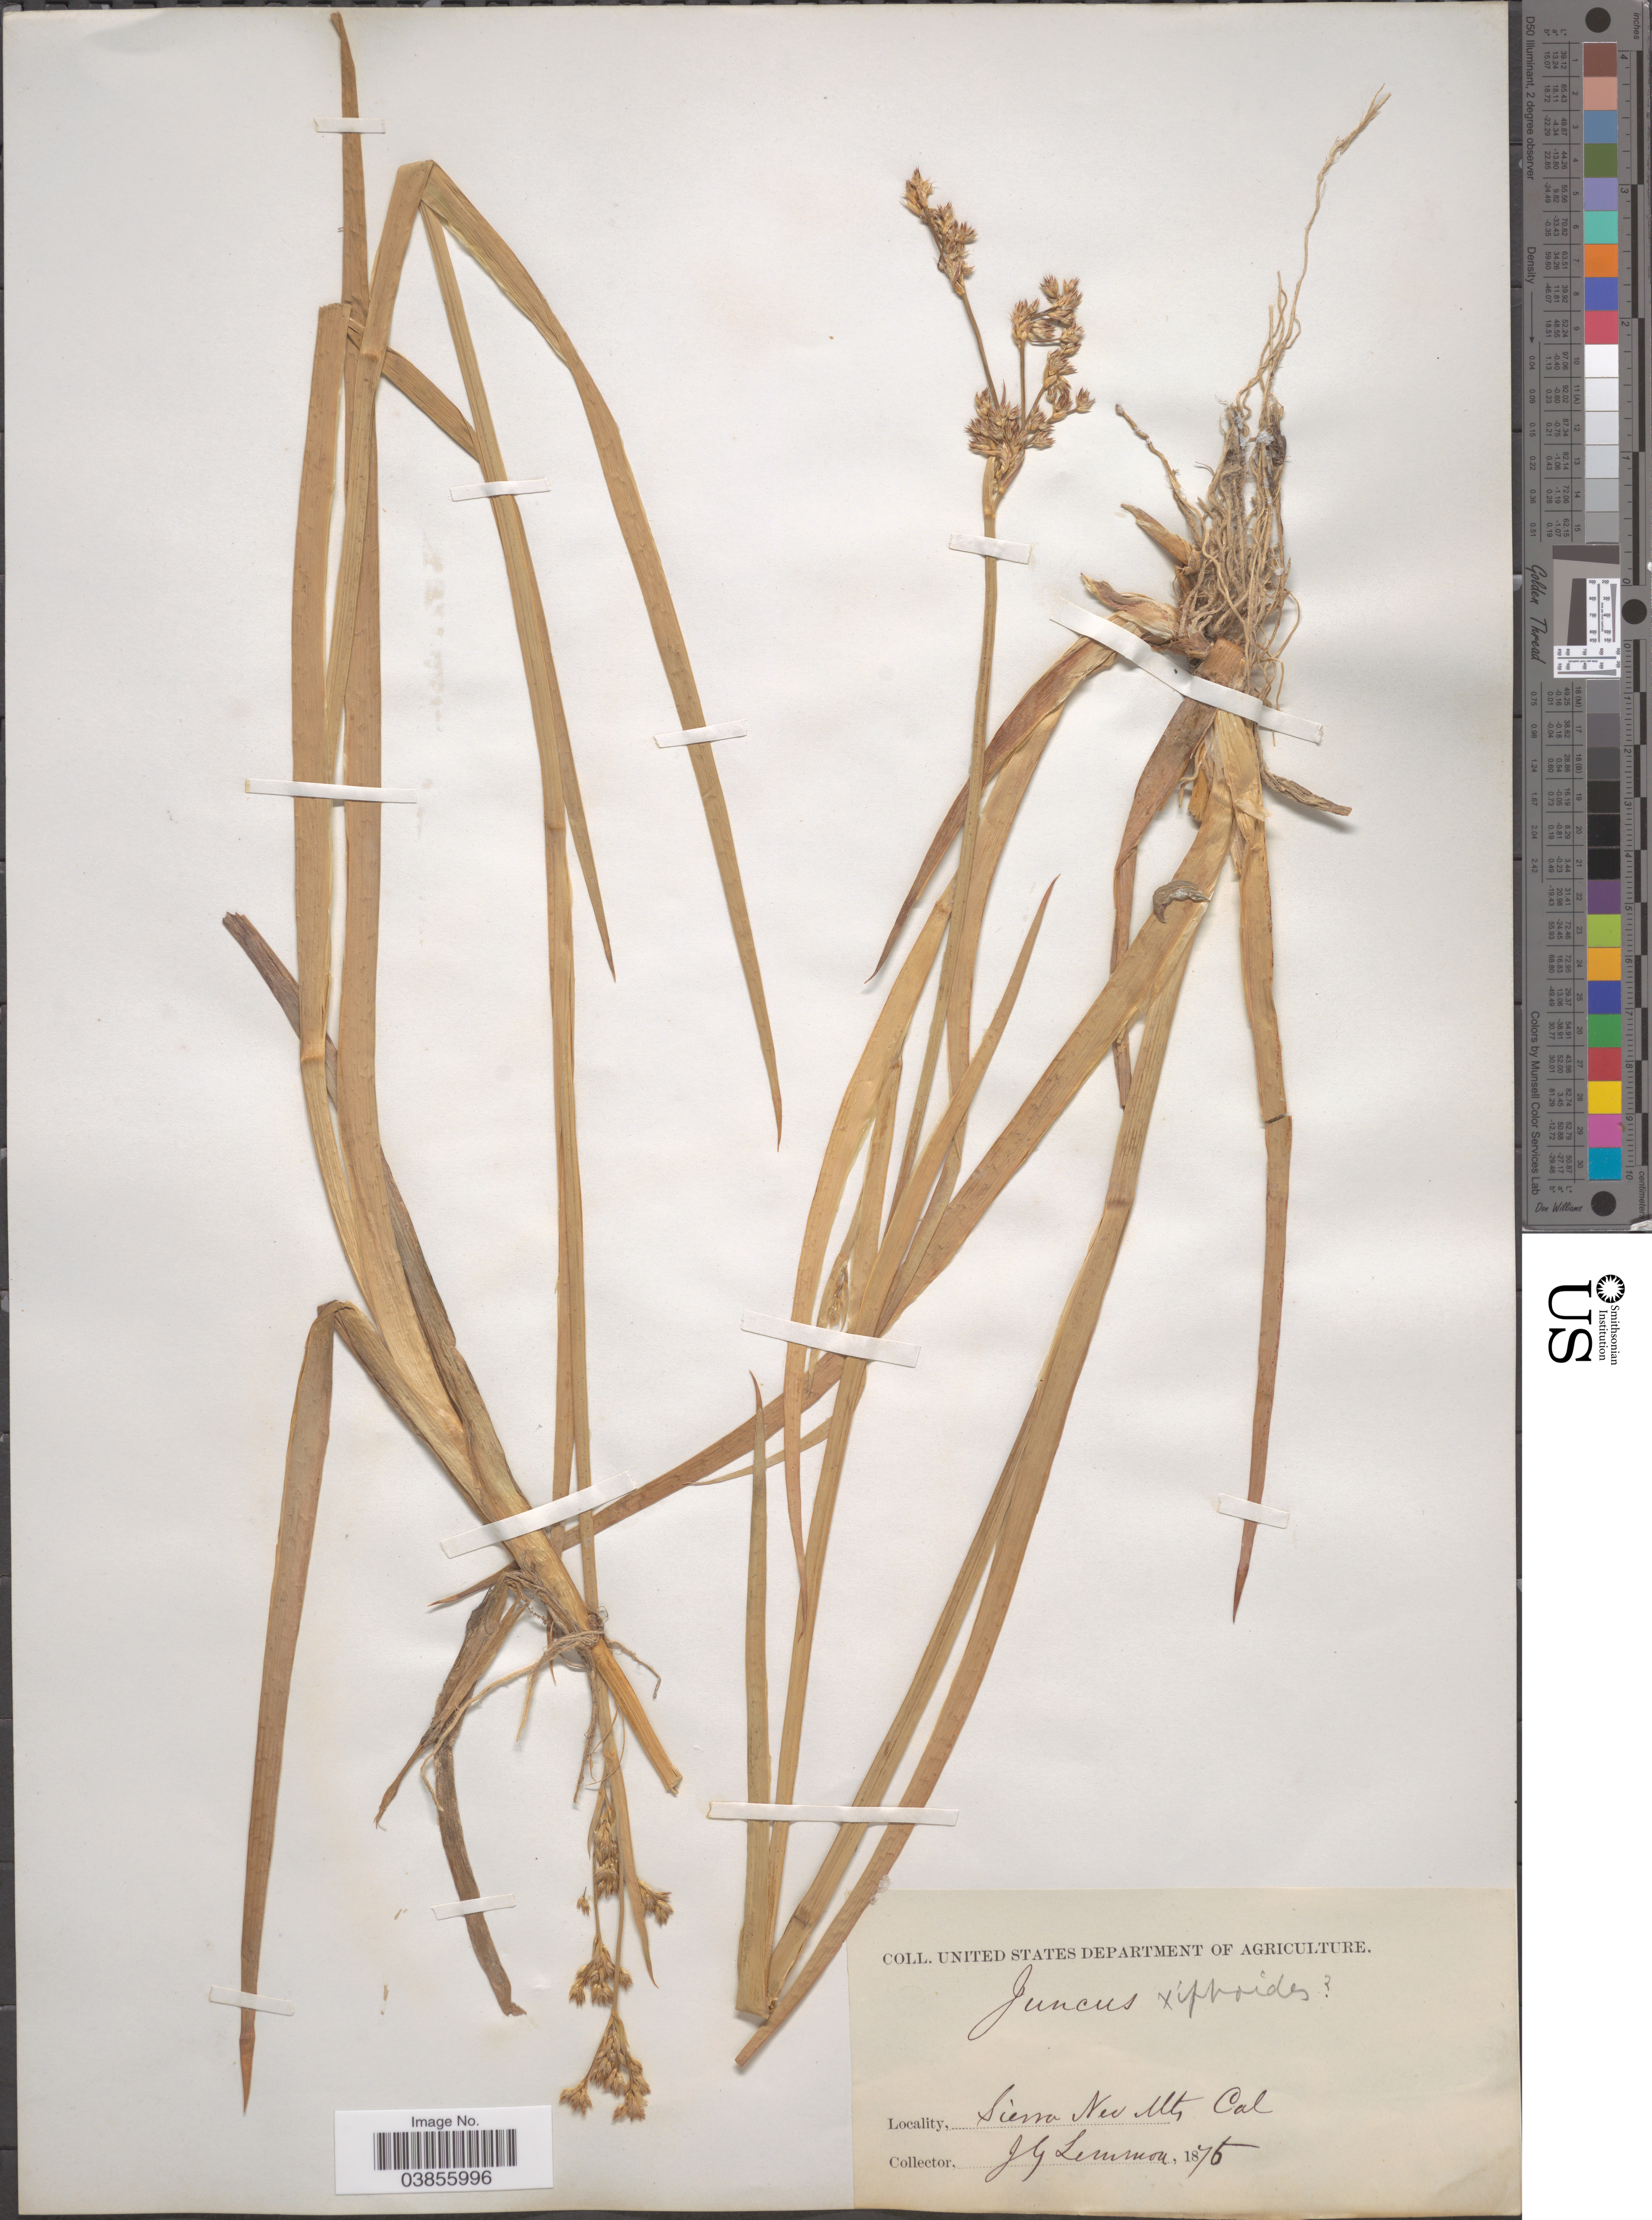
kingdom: Plantae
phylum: Tracheophyta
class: Liliopsida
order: Poales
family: Juncaceae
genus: Juncus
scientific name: Juncus oxymeris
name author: Engelm.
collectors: J. Lemmon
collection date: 1876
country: United States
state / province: California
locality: Sierra Nev Mt.